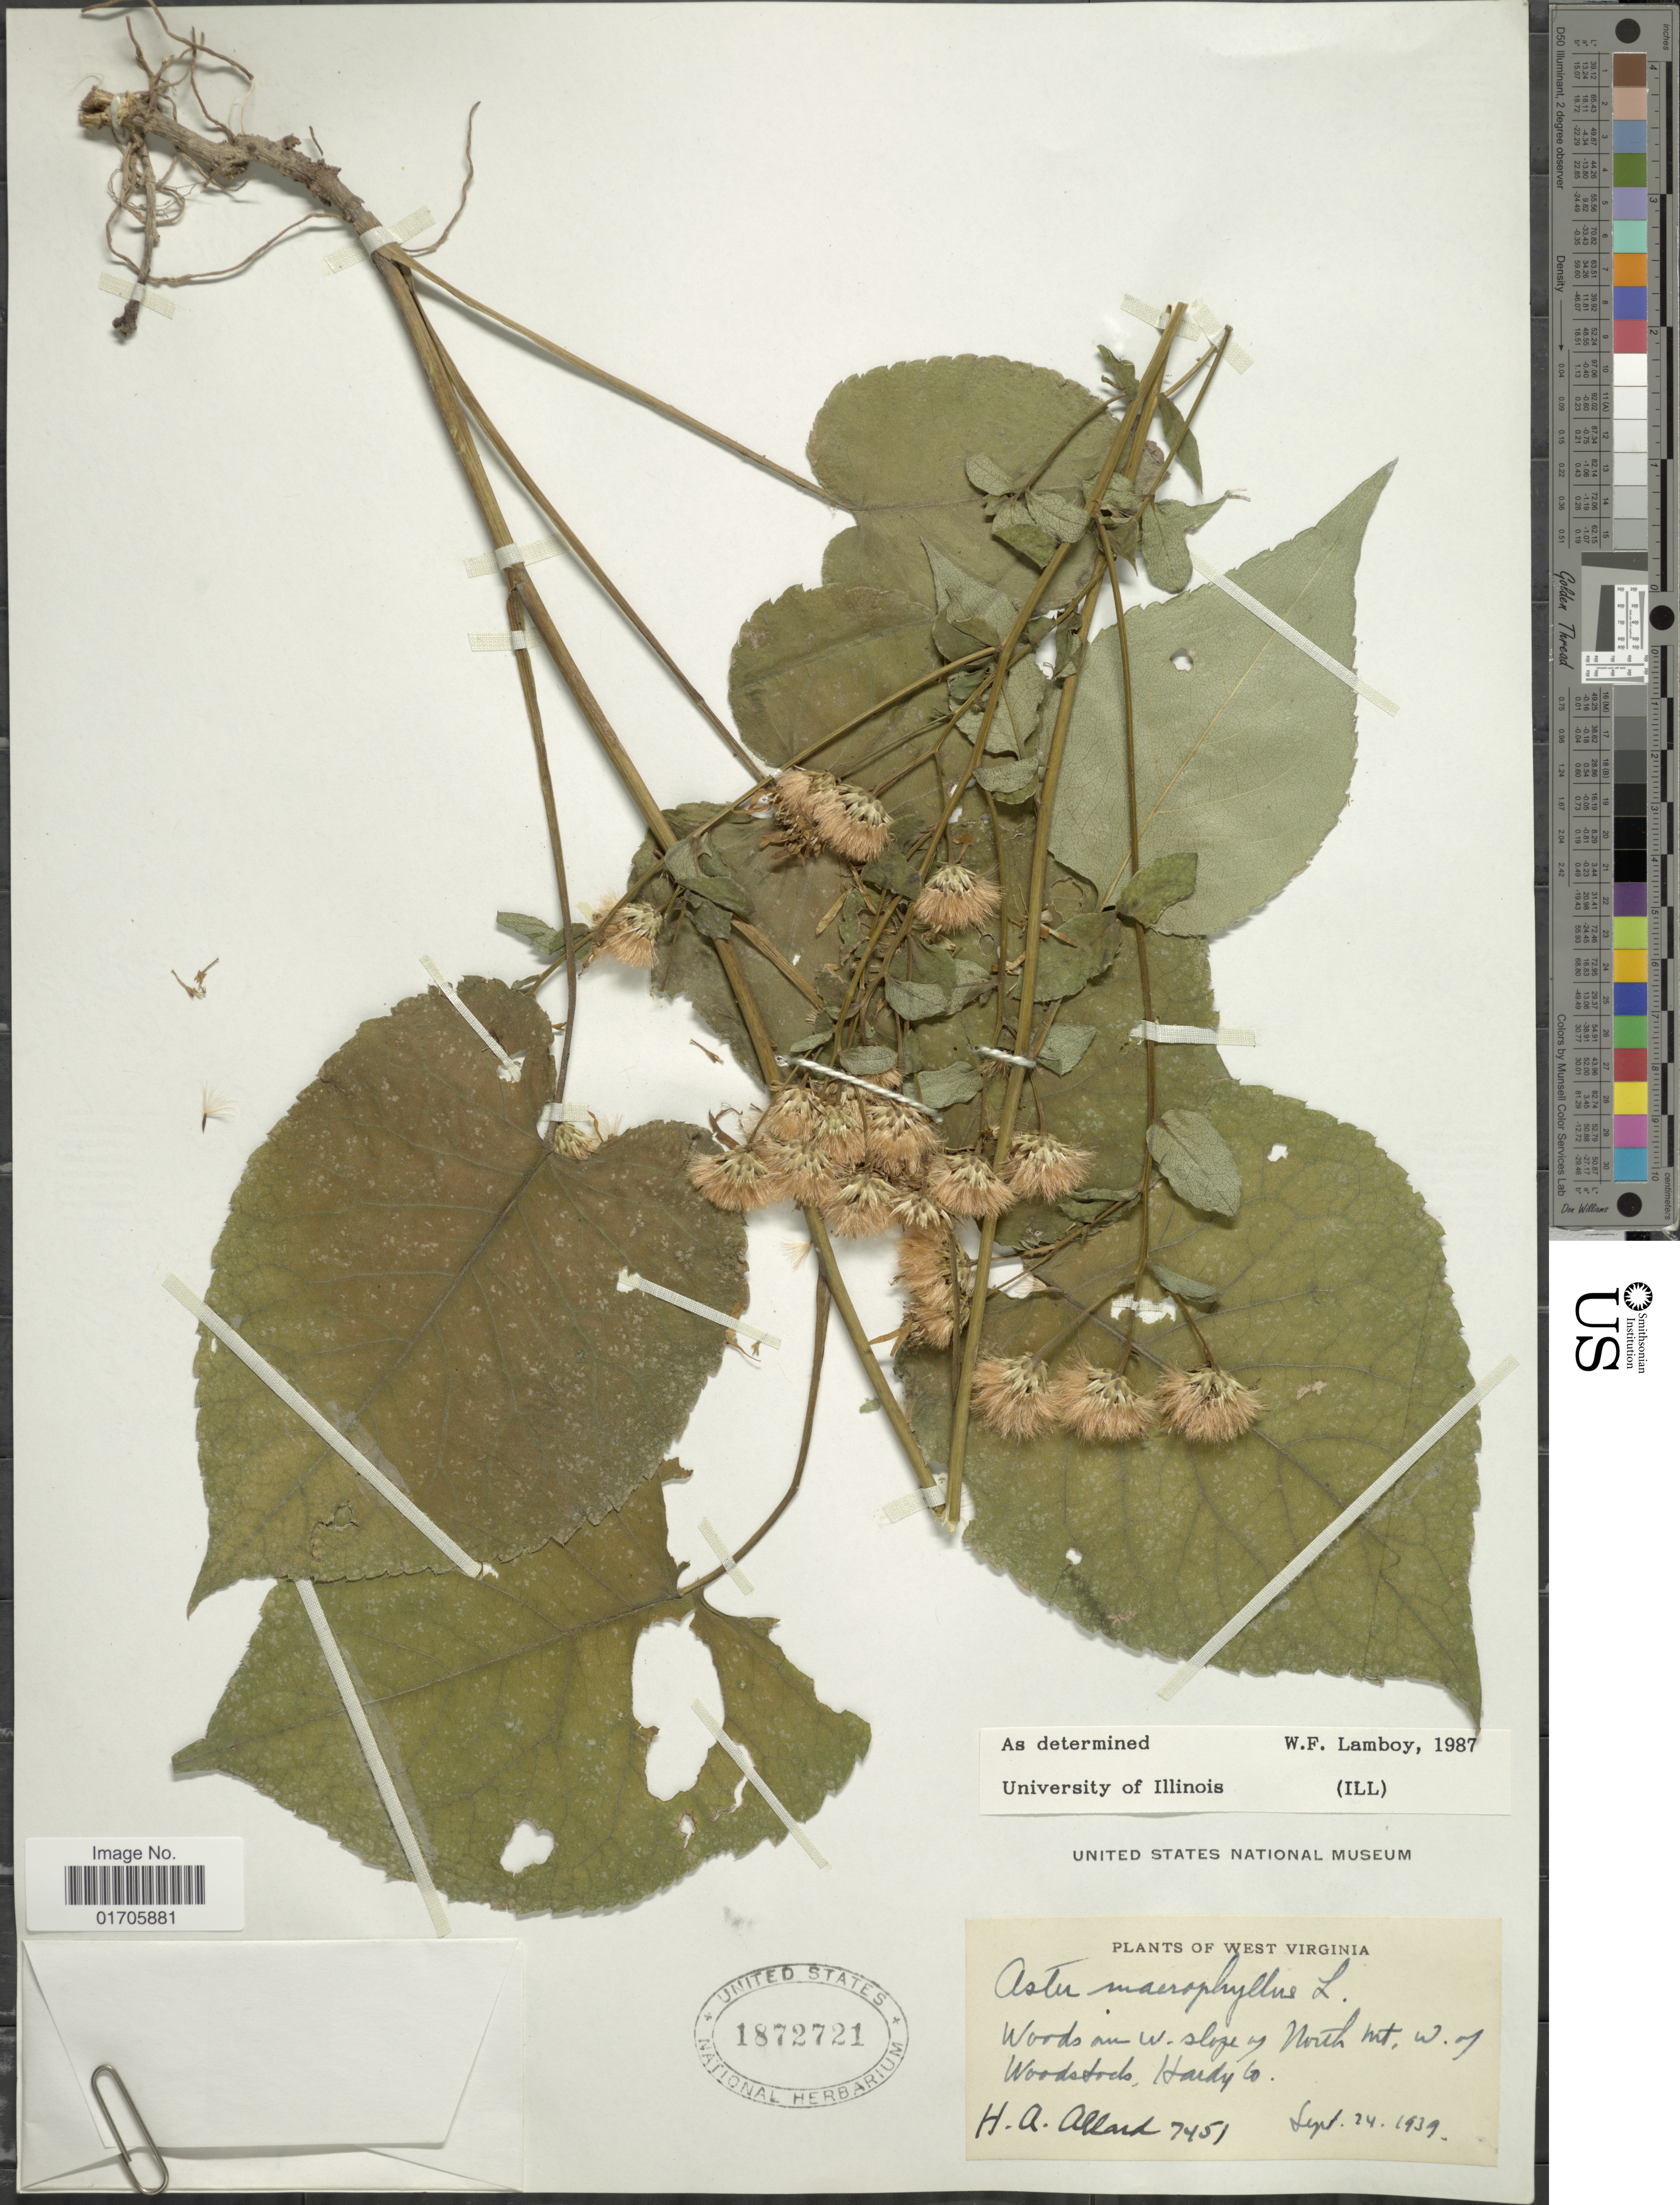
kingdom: Plantae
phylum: Tracheophyta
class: Magnoliopsida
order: Asterales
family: Asteraceae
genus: Eurybia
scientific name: Eurybia macrophylla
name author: (L.) Cass.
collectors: H. A. Allard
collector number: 7451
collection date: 1939-09-24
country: United States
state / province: West Virginia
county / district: Hardy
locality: Woods on W. slope of North Mt, W of Woodstock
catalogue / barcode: US 1872721